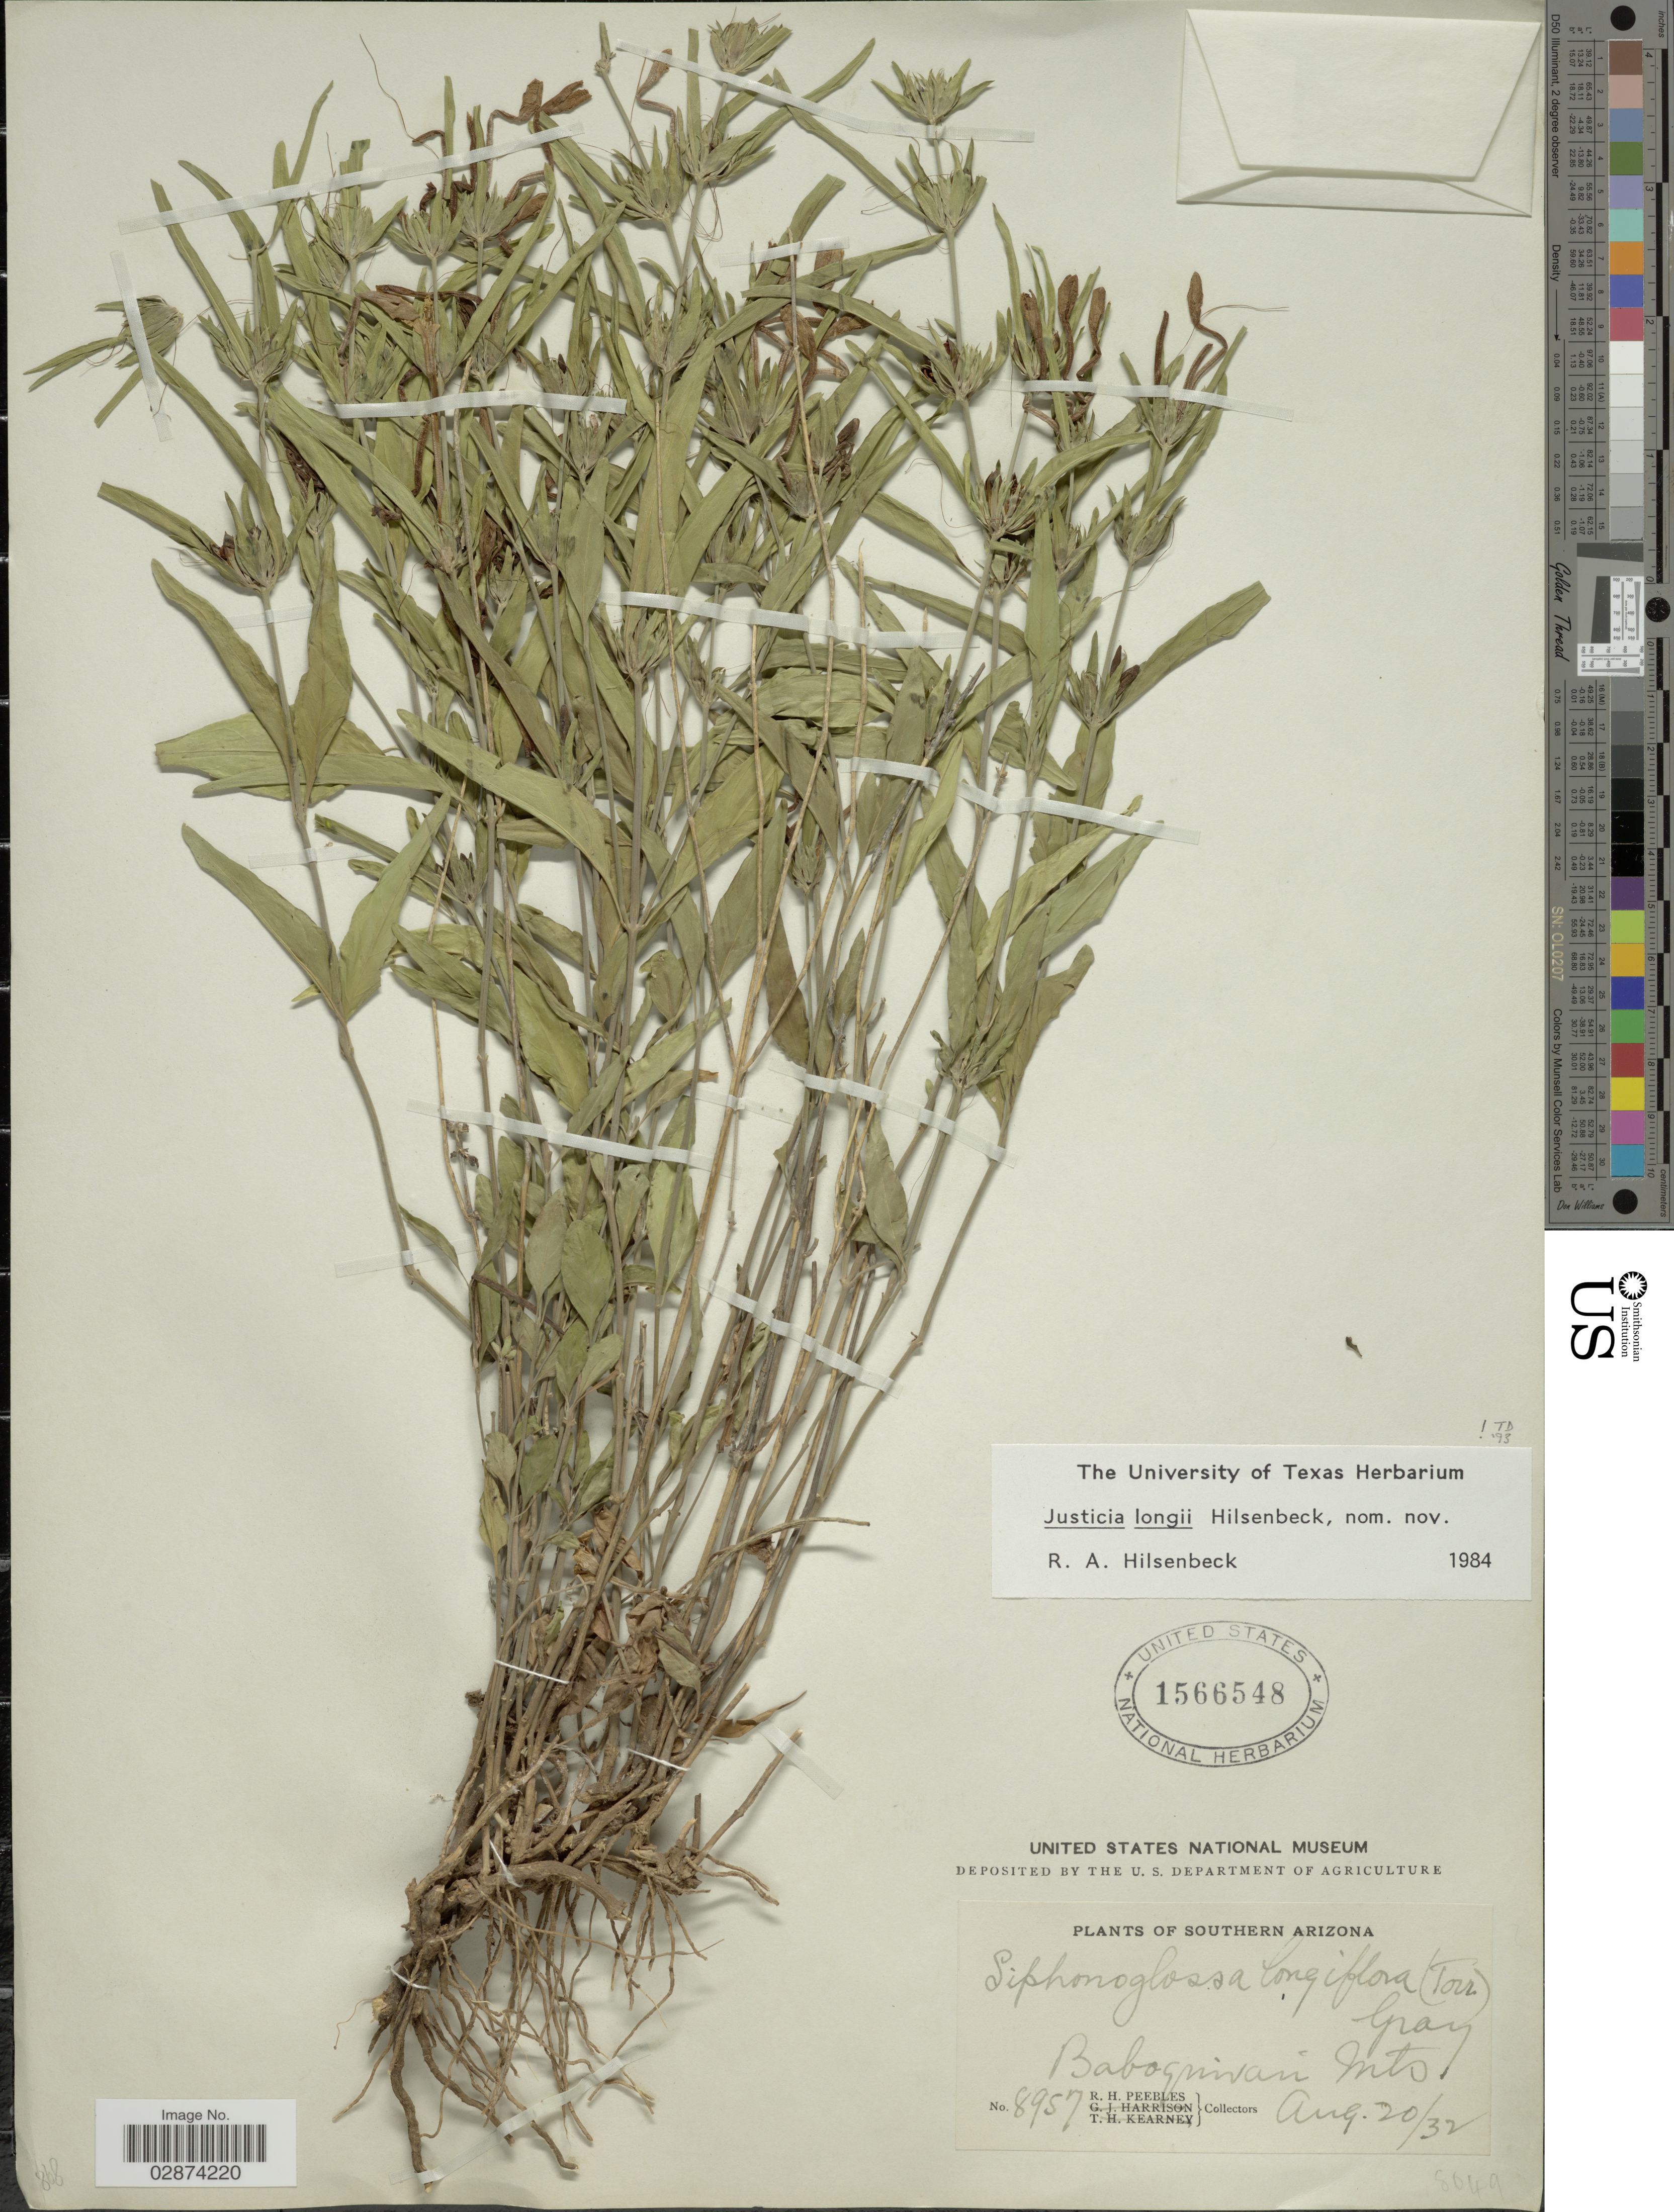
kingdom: Plantae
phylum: Tracheophyta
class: Magnoliopsida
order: Lamiales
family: Acanthaceae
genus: Justicia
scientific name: Justicia longii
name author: Hilsenb.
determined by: Fisher, Amanda, (LOB), California State University, Long Beach (UNITED STATES)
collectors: R. H. Peebles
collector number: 8957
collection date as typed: Transcribed d/m/y: 20/8/32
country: United States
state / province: Arizona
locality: Southern Arizona. Baboquivari Mts.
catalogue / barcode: US 1566548